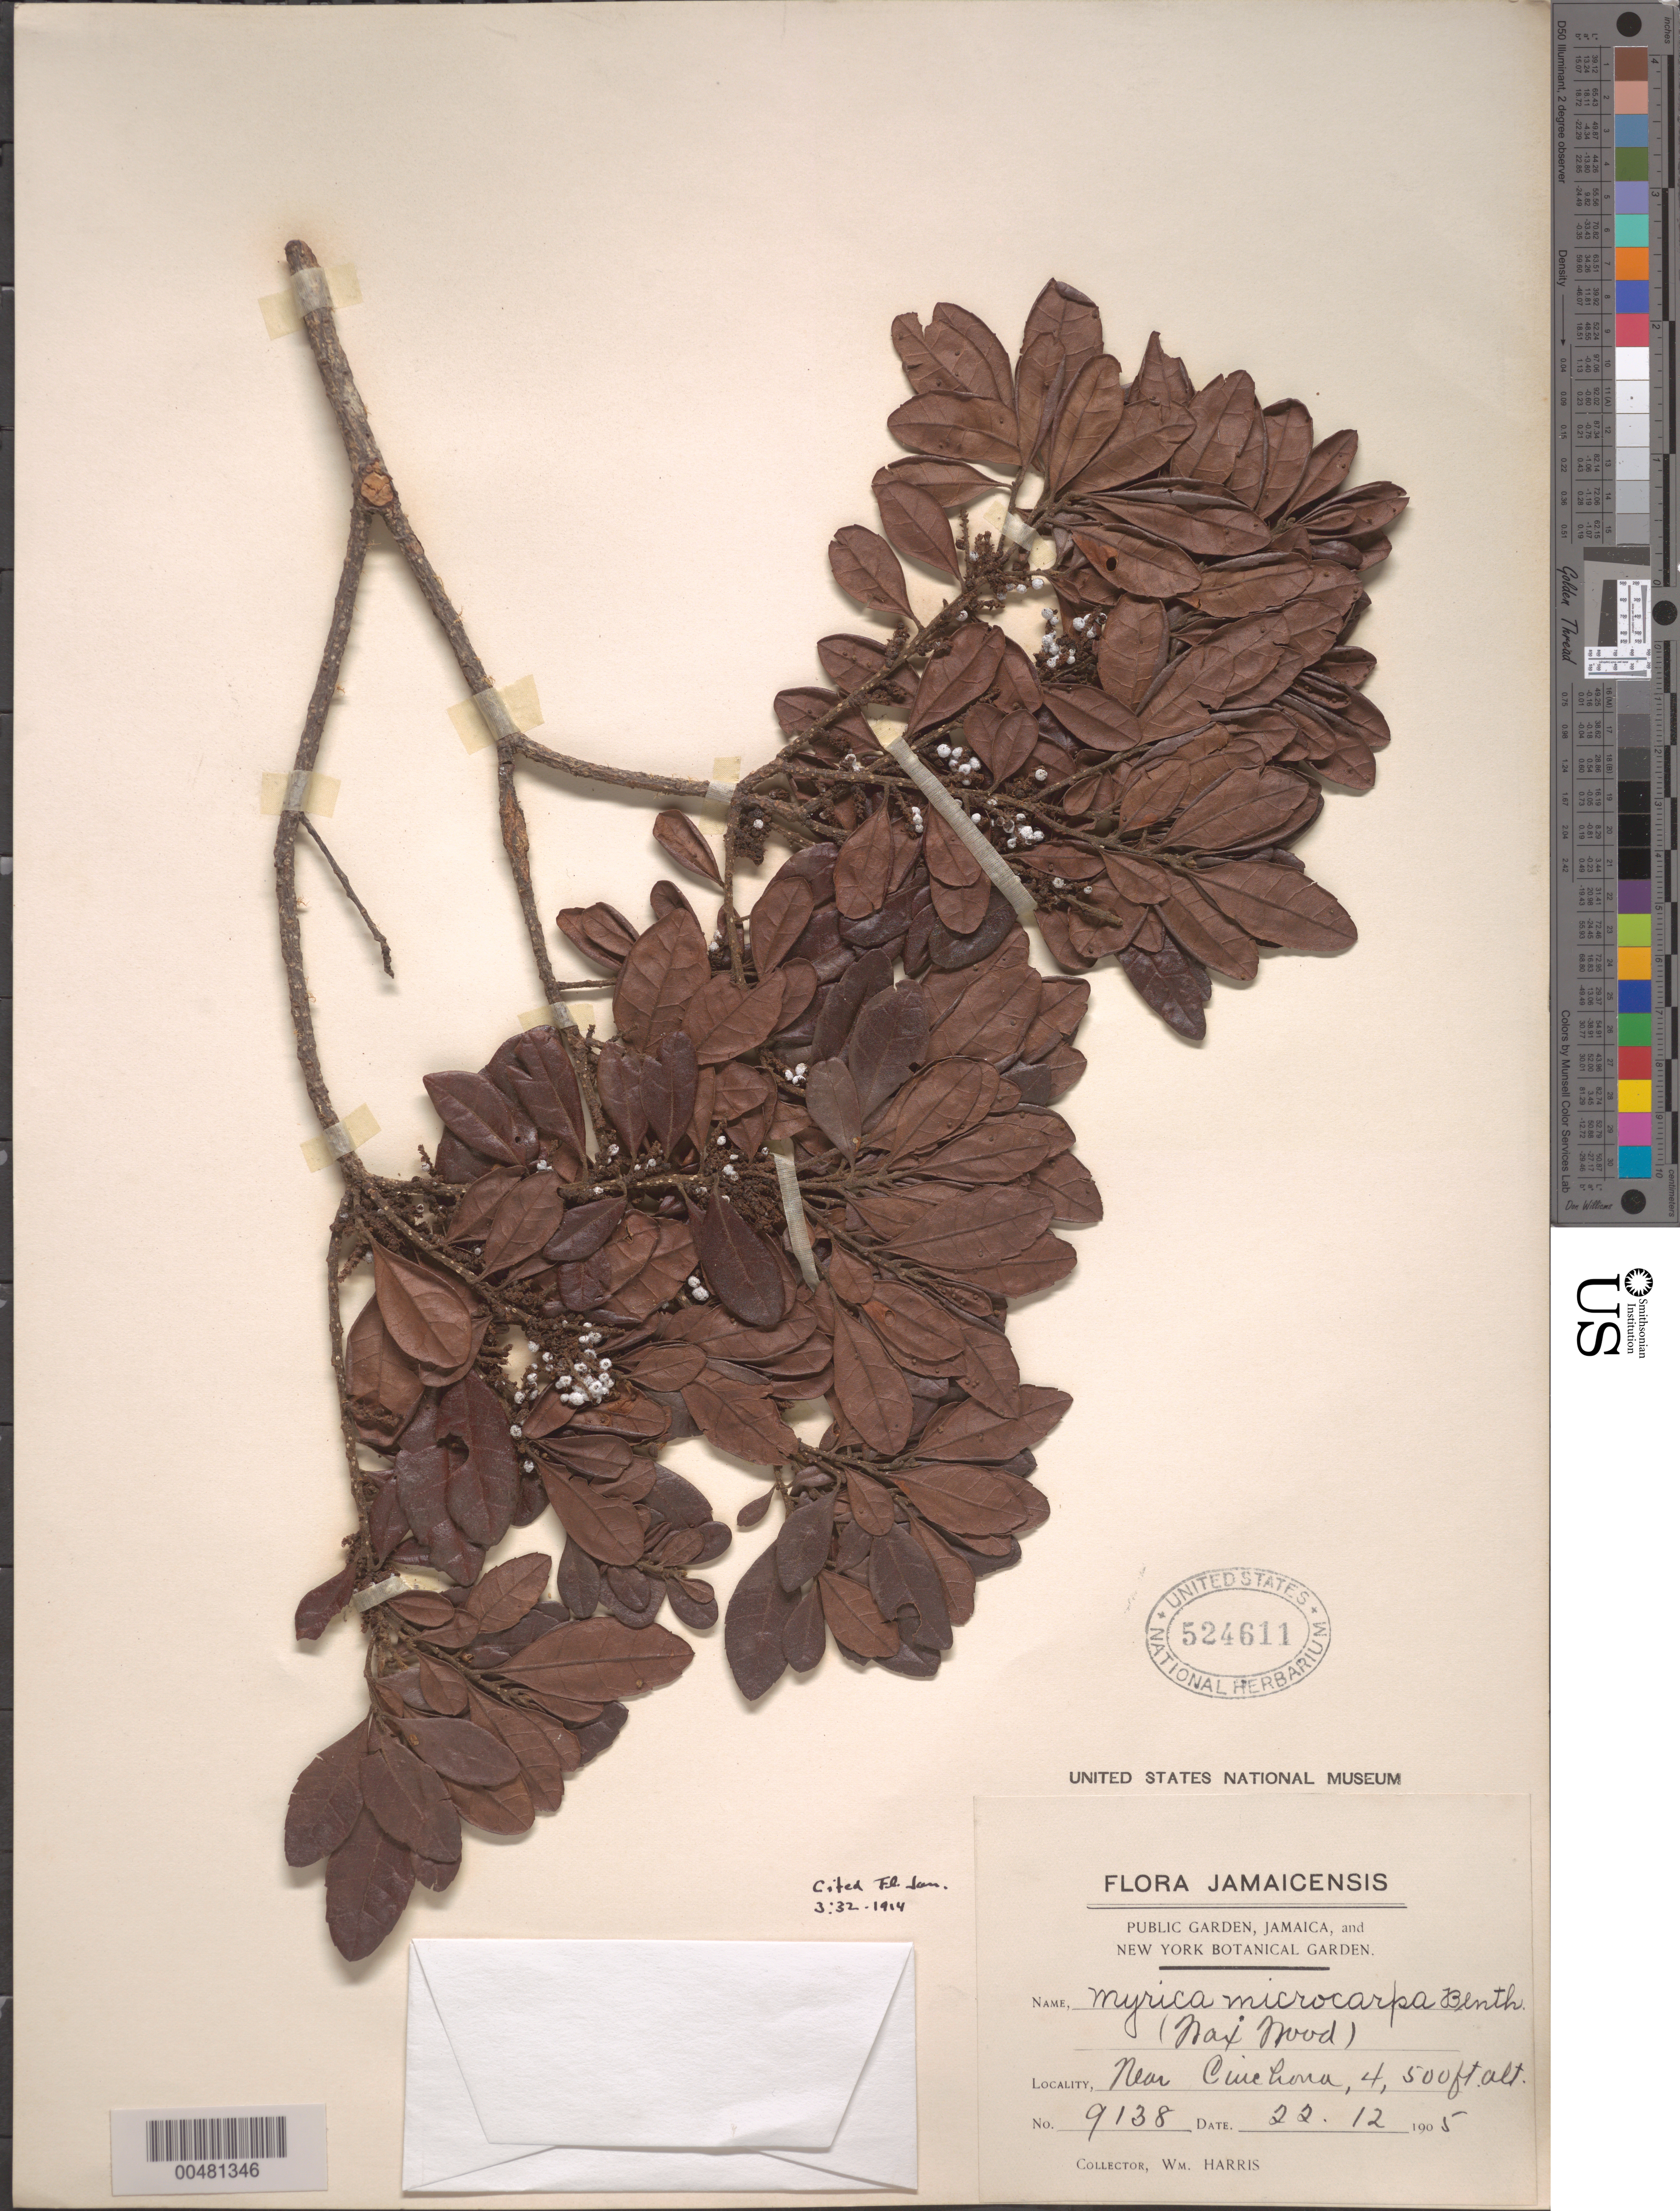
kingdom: Plantae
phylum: Tracheophyta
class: Magnoliopsida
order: Fagales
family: Myricaceae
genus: Myrica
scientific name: Myrica microcarpa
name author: Benth.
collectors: W. H. Harris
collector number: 9138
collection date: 1905-12-22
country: Jamaica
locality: Cinchona, near.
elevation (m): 1372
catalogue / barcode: US 524611